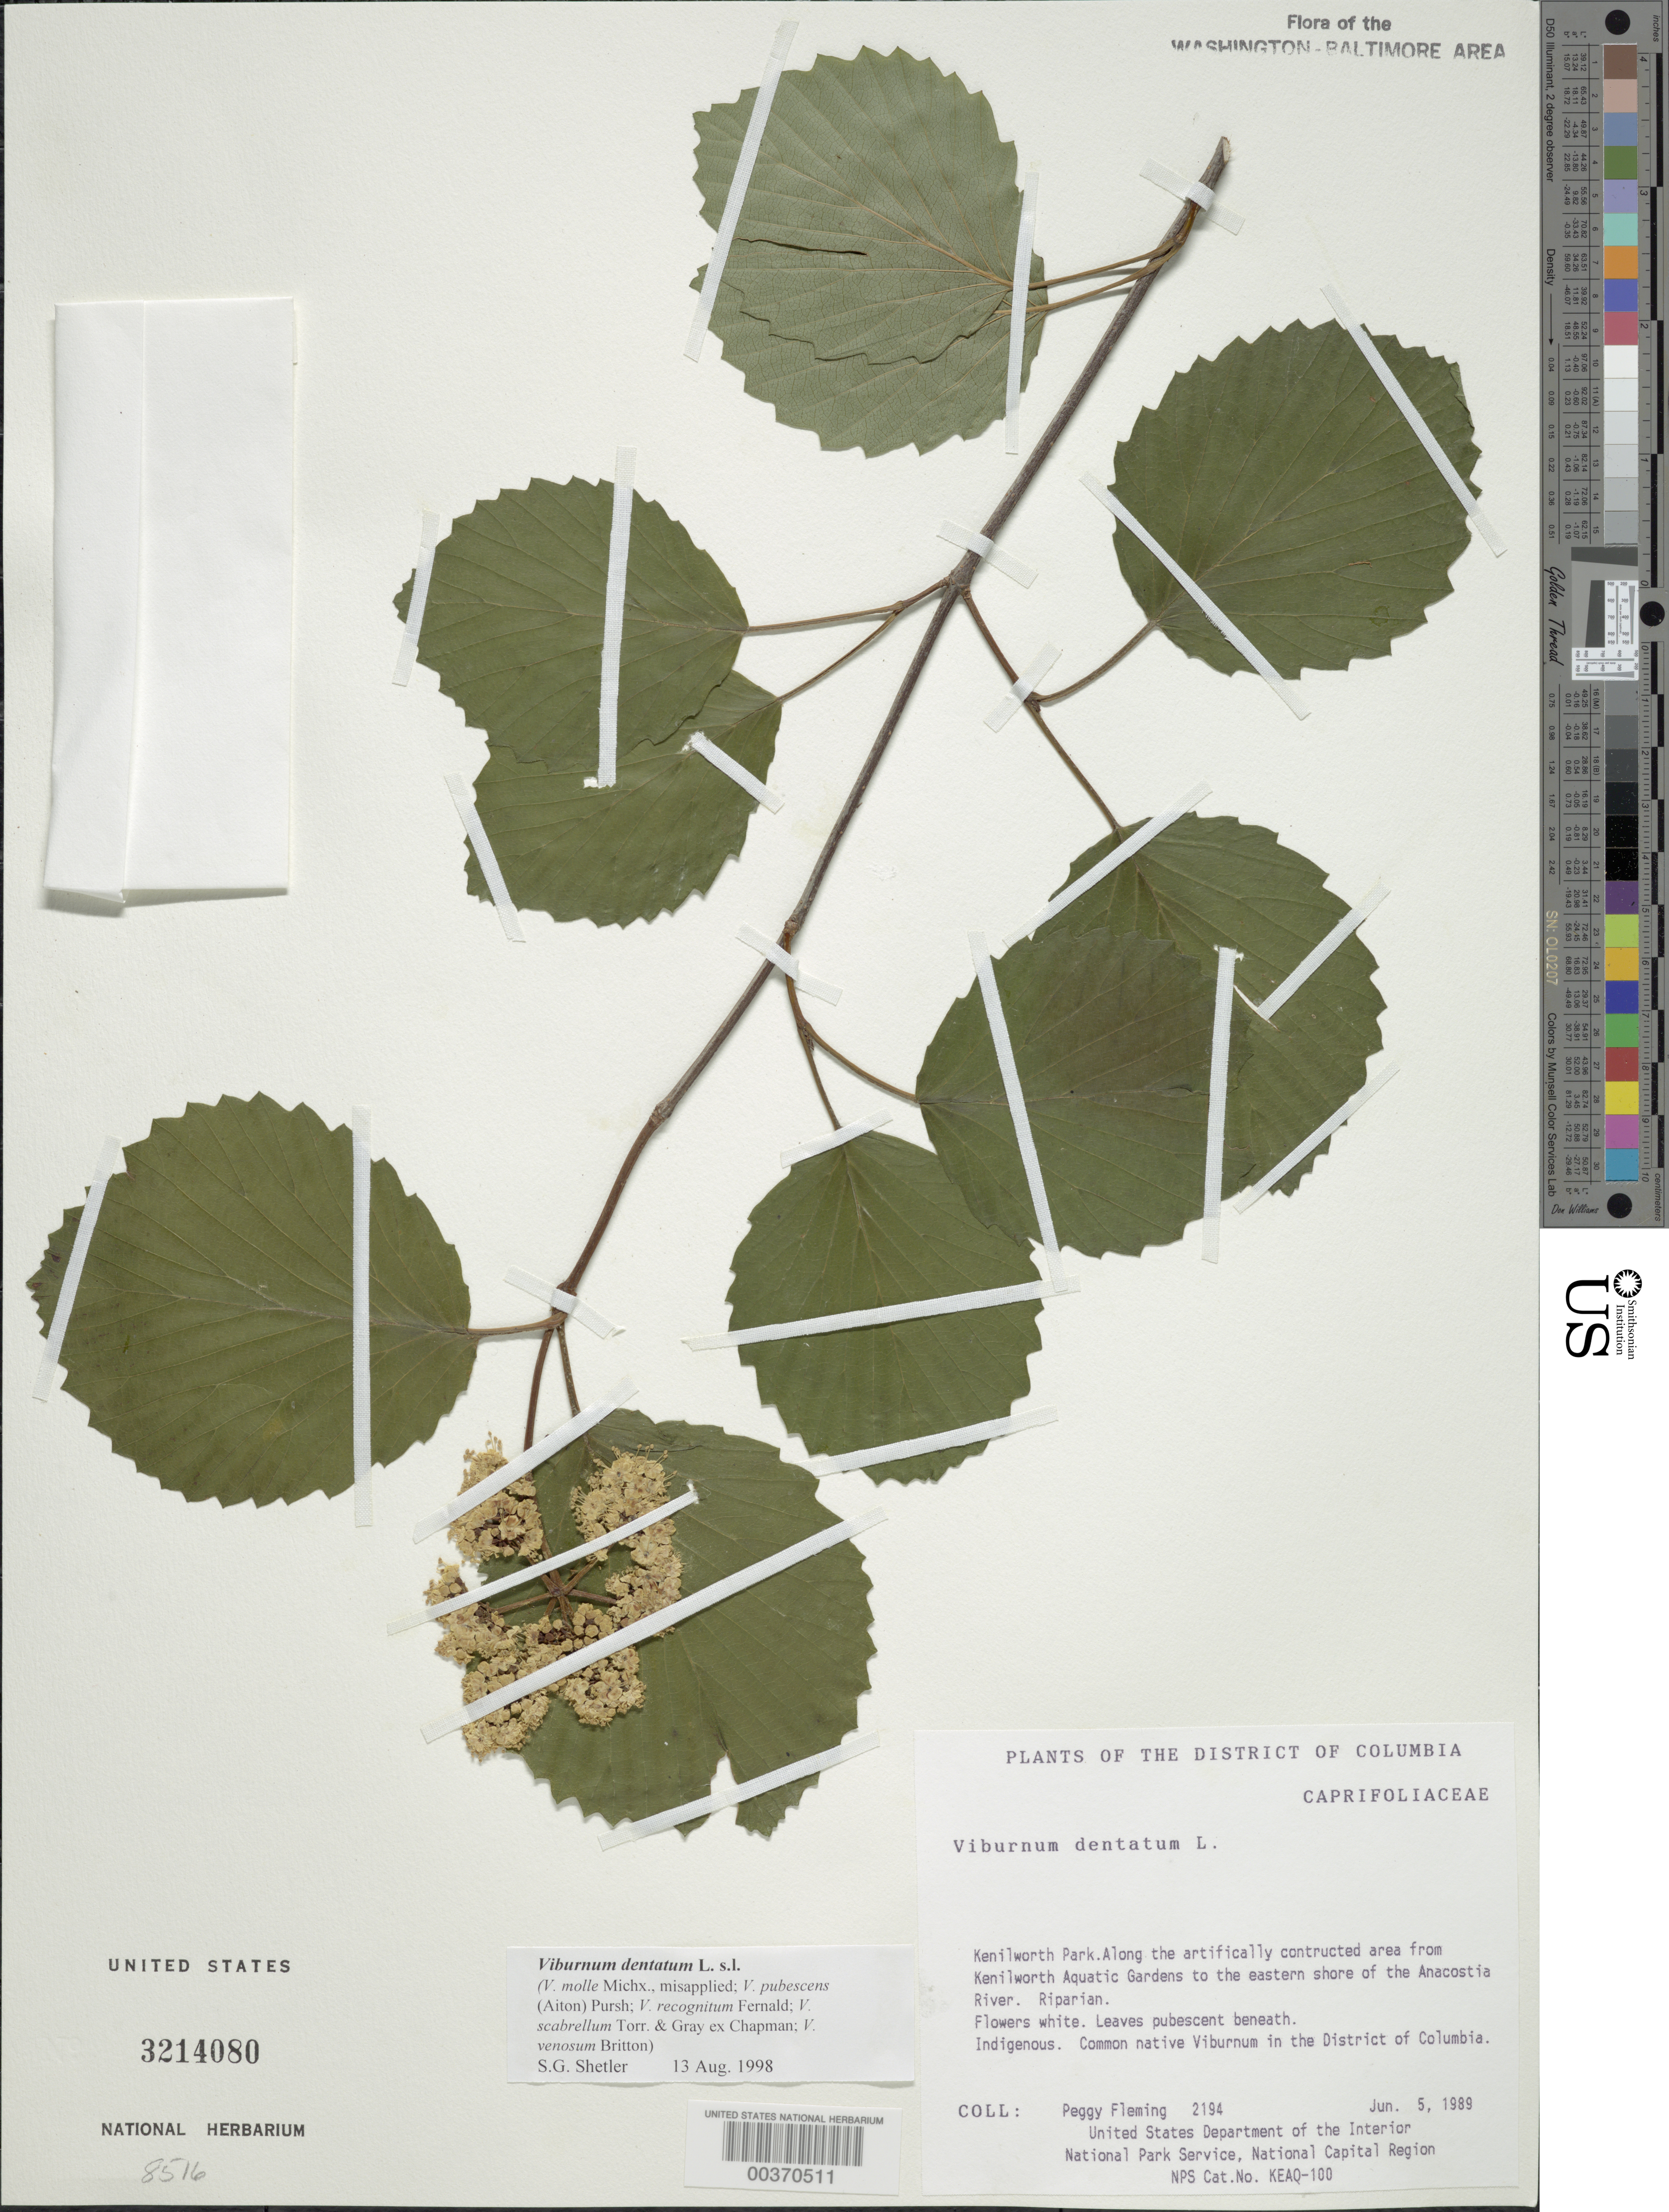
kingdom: Plantae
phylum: Tracheophyta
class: Magnoliopsida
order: Dipsacales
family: Viburnaceae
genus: Viburnum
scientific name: Viburnum dentatum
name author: L.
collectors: P. Fleming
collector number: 2194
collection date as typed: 05 Jun 1989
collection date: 1989-06-05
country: United States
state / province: District of Columbia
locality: Kenilworth Park, Kenilworth Aquatic Gardens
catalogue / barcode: US 3214080